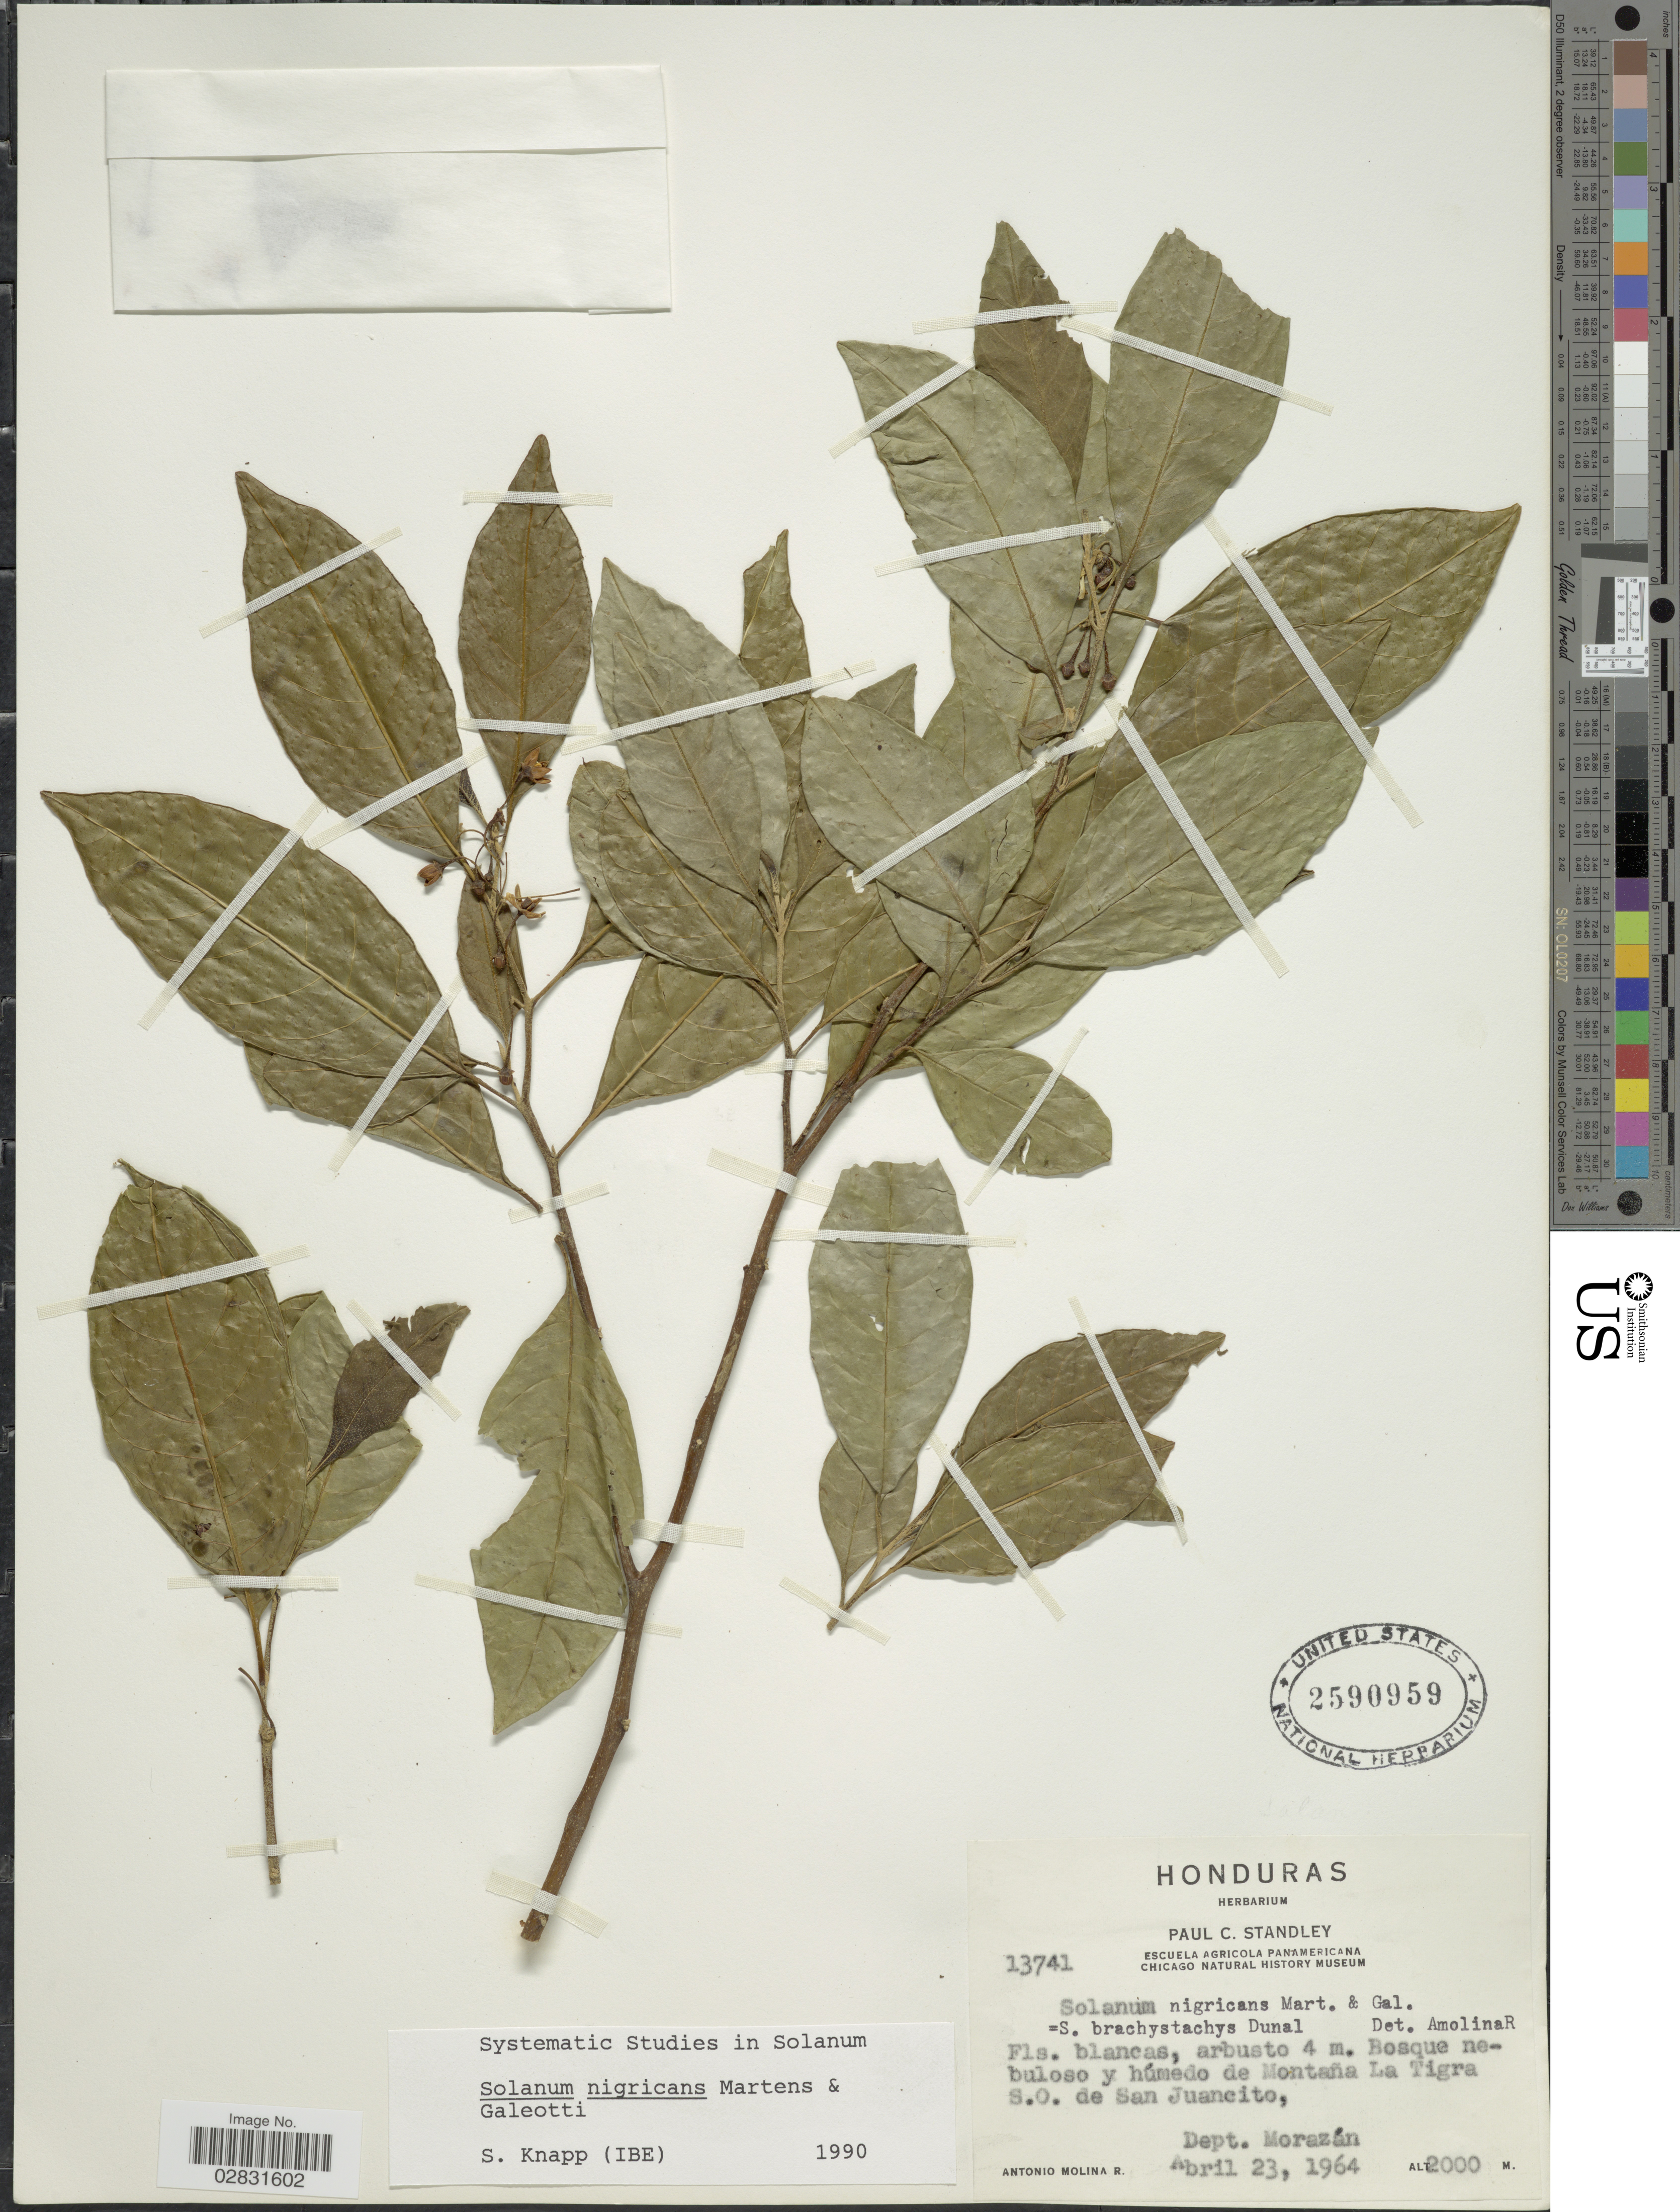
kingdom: Plantae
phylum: Tracheophyta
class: Magnoliopsida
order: Solanales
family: Solanaceae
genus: Solanum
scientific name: Solanum nigricans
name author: M. Martens & Galeotti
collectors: A. Molina R.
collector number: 13741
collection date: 1964-04-23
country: Honduras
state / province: Fco. Morazán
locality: Bosque nebuloso y húmedo de Montaña La Tigra S.O. de San Juancito, Dept. Morazán.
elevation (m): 2000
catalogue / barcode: US 2590959